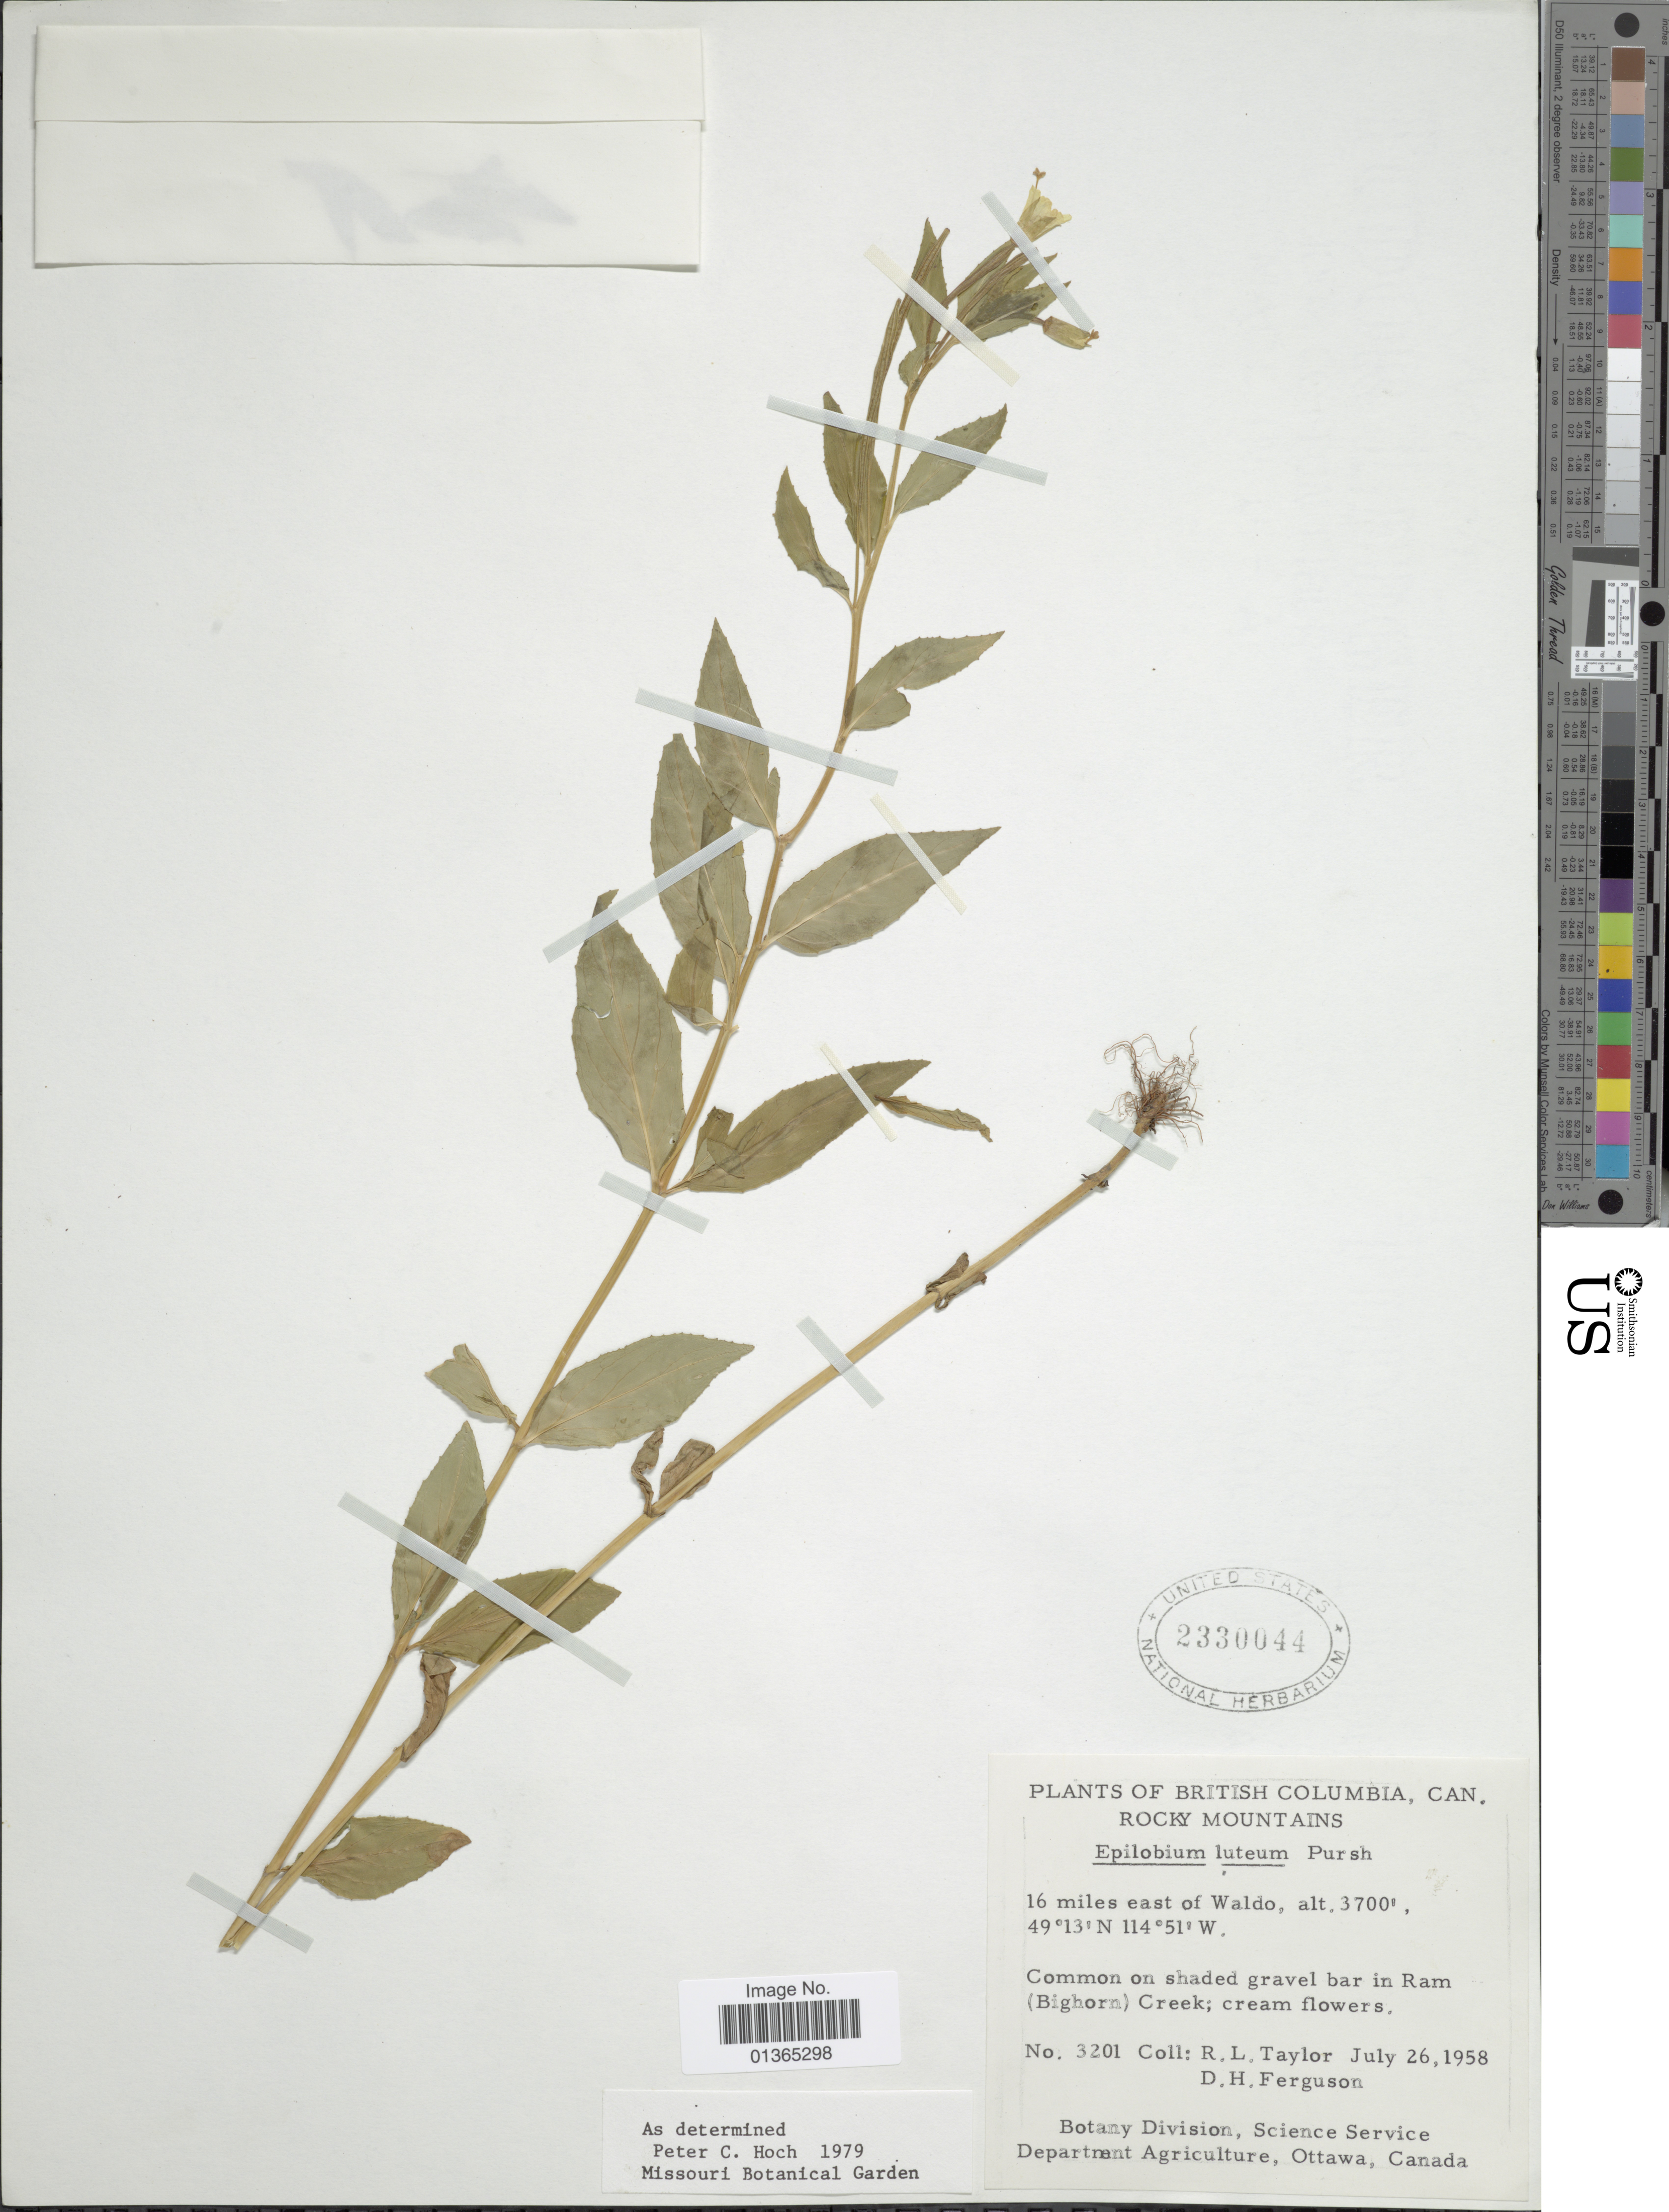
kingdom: Plantae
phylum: Tracheophyta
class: Magnoliopsida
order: Myrtales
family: Onagraceae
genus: Epilobium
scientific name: Epilobium luteum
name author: Pursh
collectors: R. Taylor & D. Ferguson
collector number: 3201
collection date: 1958-07-26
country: Canada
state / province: British Columbia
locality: Rocky Mountains. 16 miles east of Waldo.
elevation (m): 1128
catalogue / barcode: US 2330044